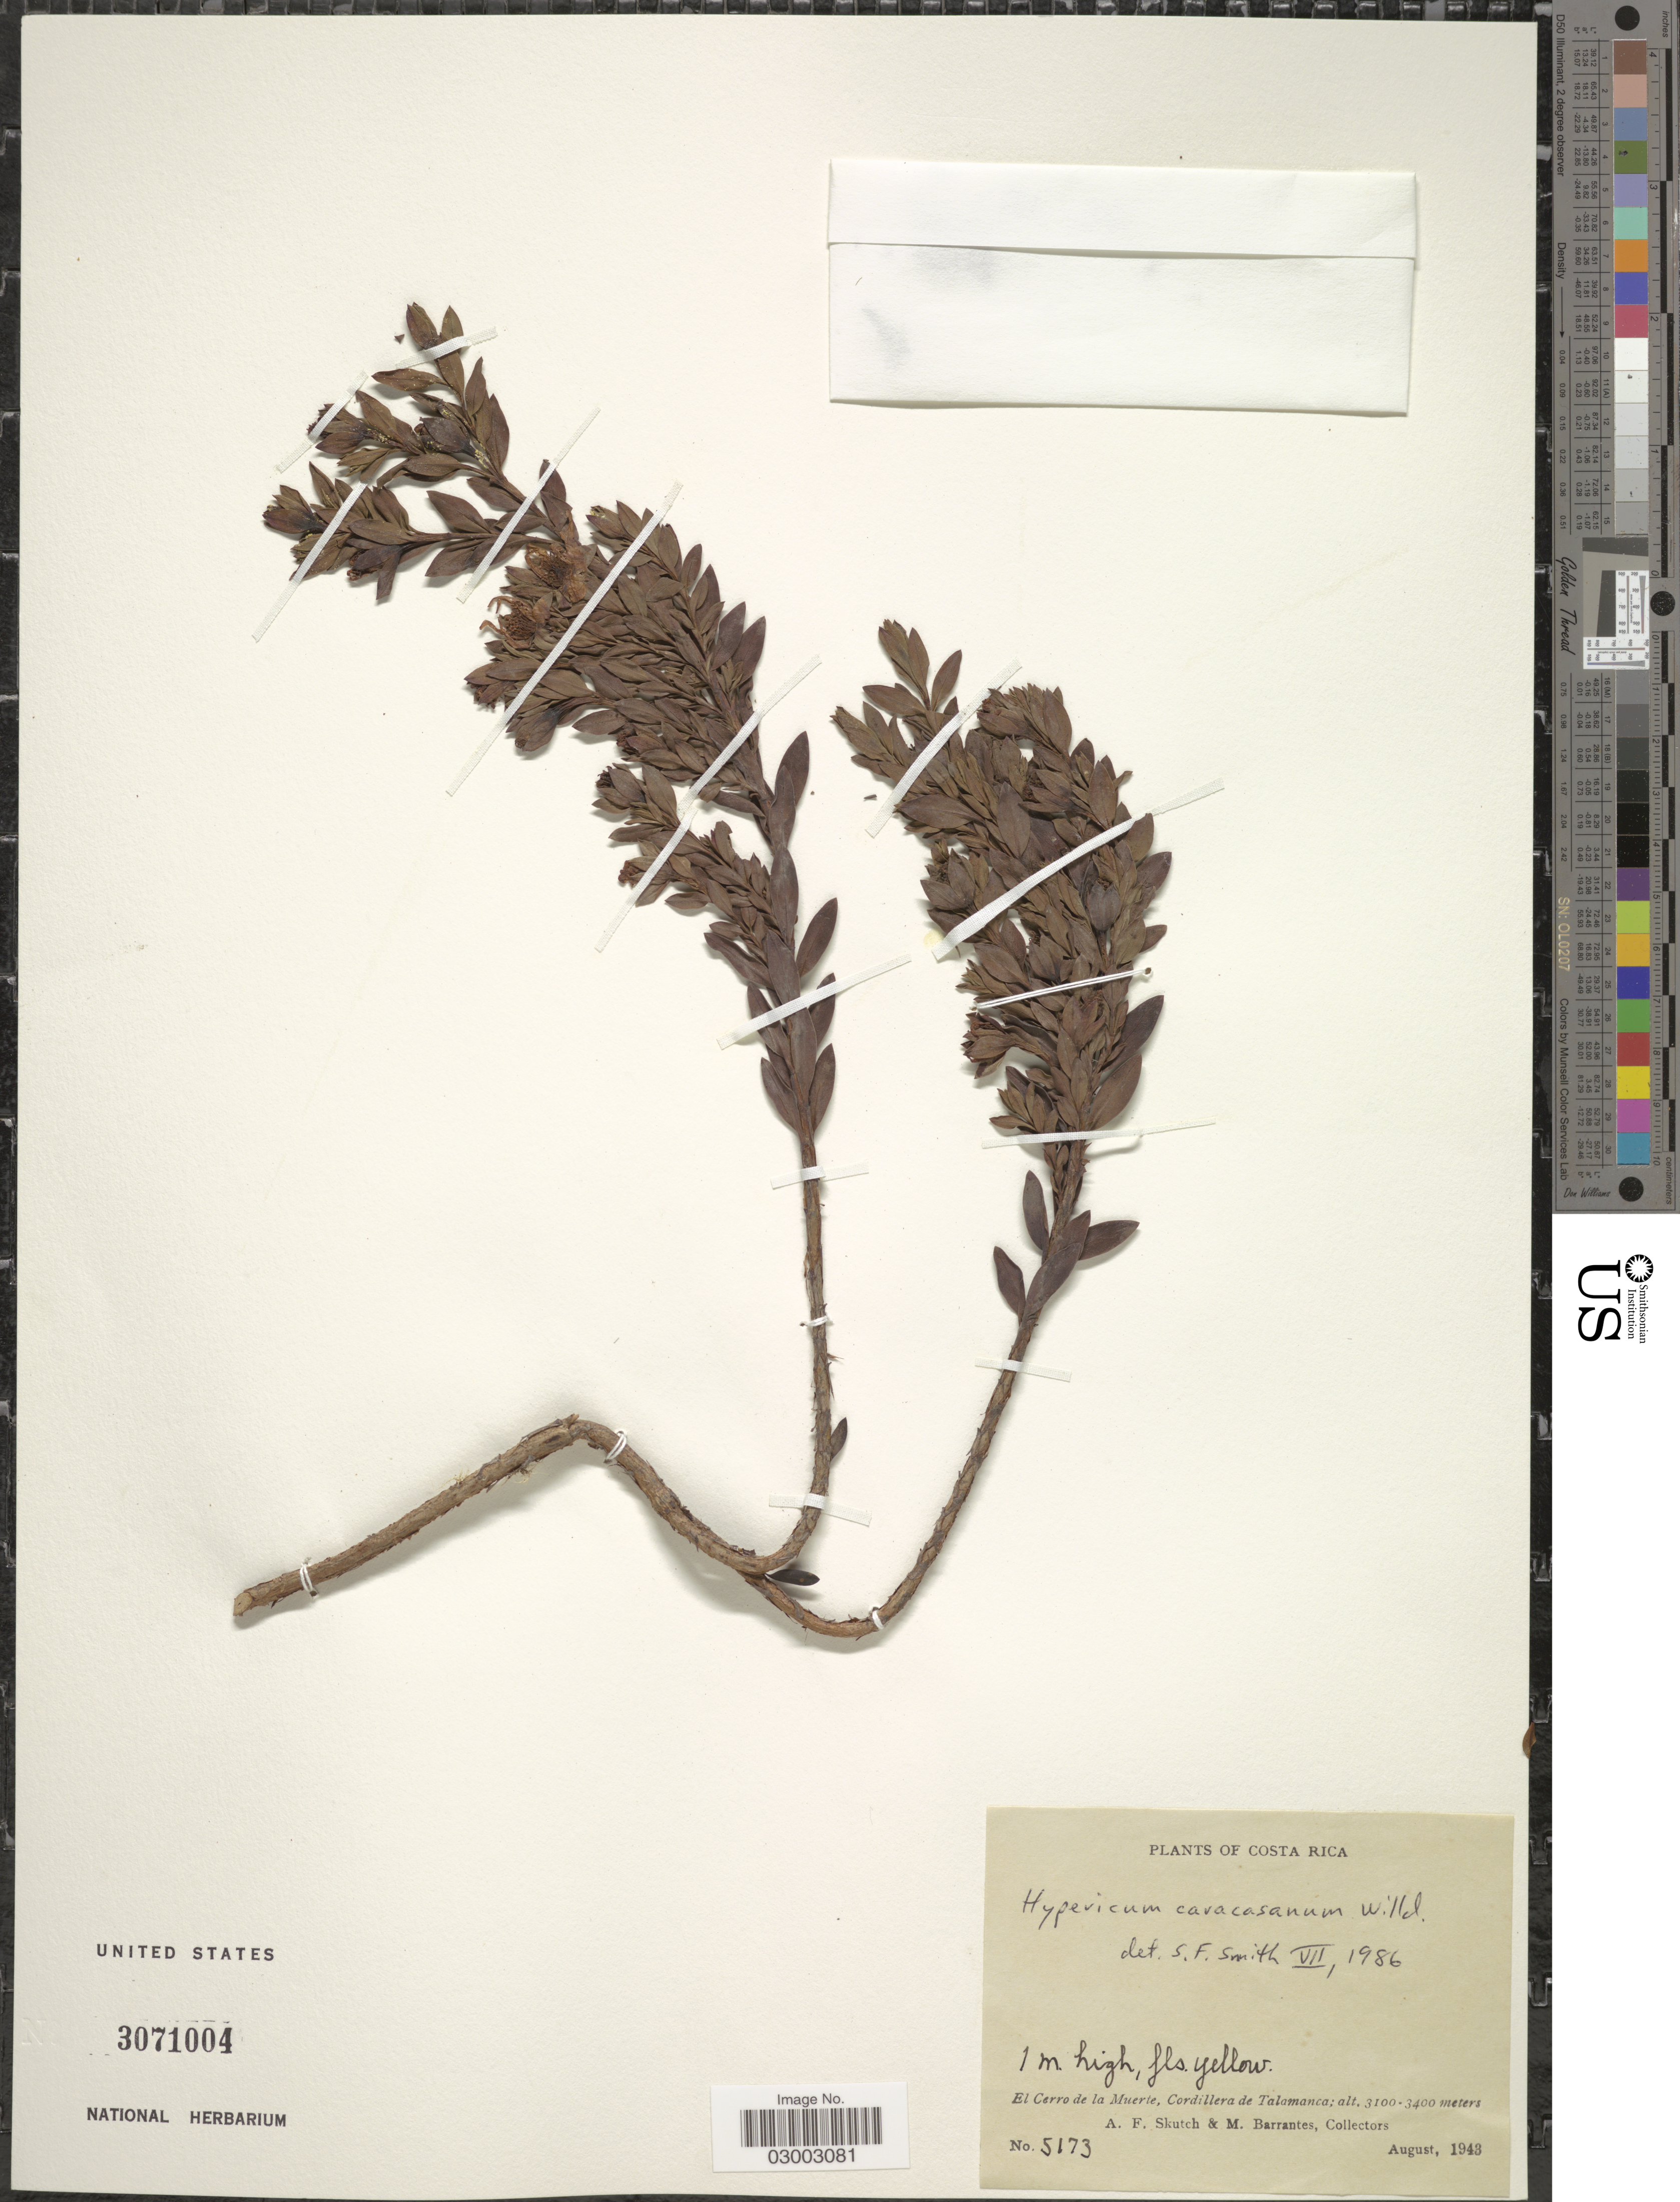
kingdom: Plantae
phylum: Tracheophyta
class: Magnoliopsida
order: Malpighiales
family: Hypericaceae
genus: Hypericum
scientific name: Hypericum caracasanum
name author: Willd.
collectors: A. F. Skutch & M. Barrantes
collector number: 5173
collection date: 1943-08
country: Costa Rica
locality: El Cerro de la Muerte, Cordillera de Talamanca.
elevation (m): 3100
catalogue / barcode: US 3071004